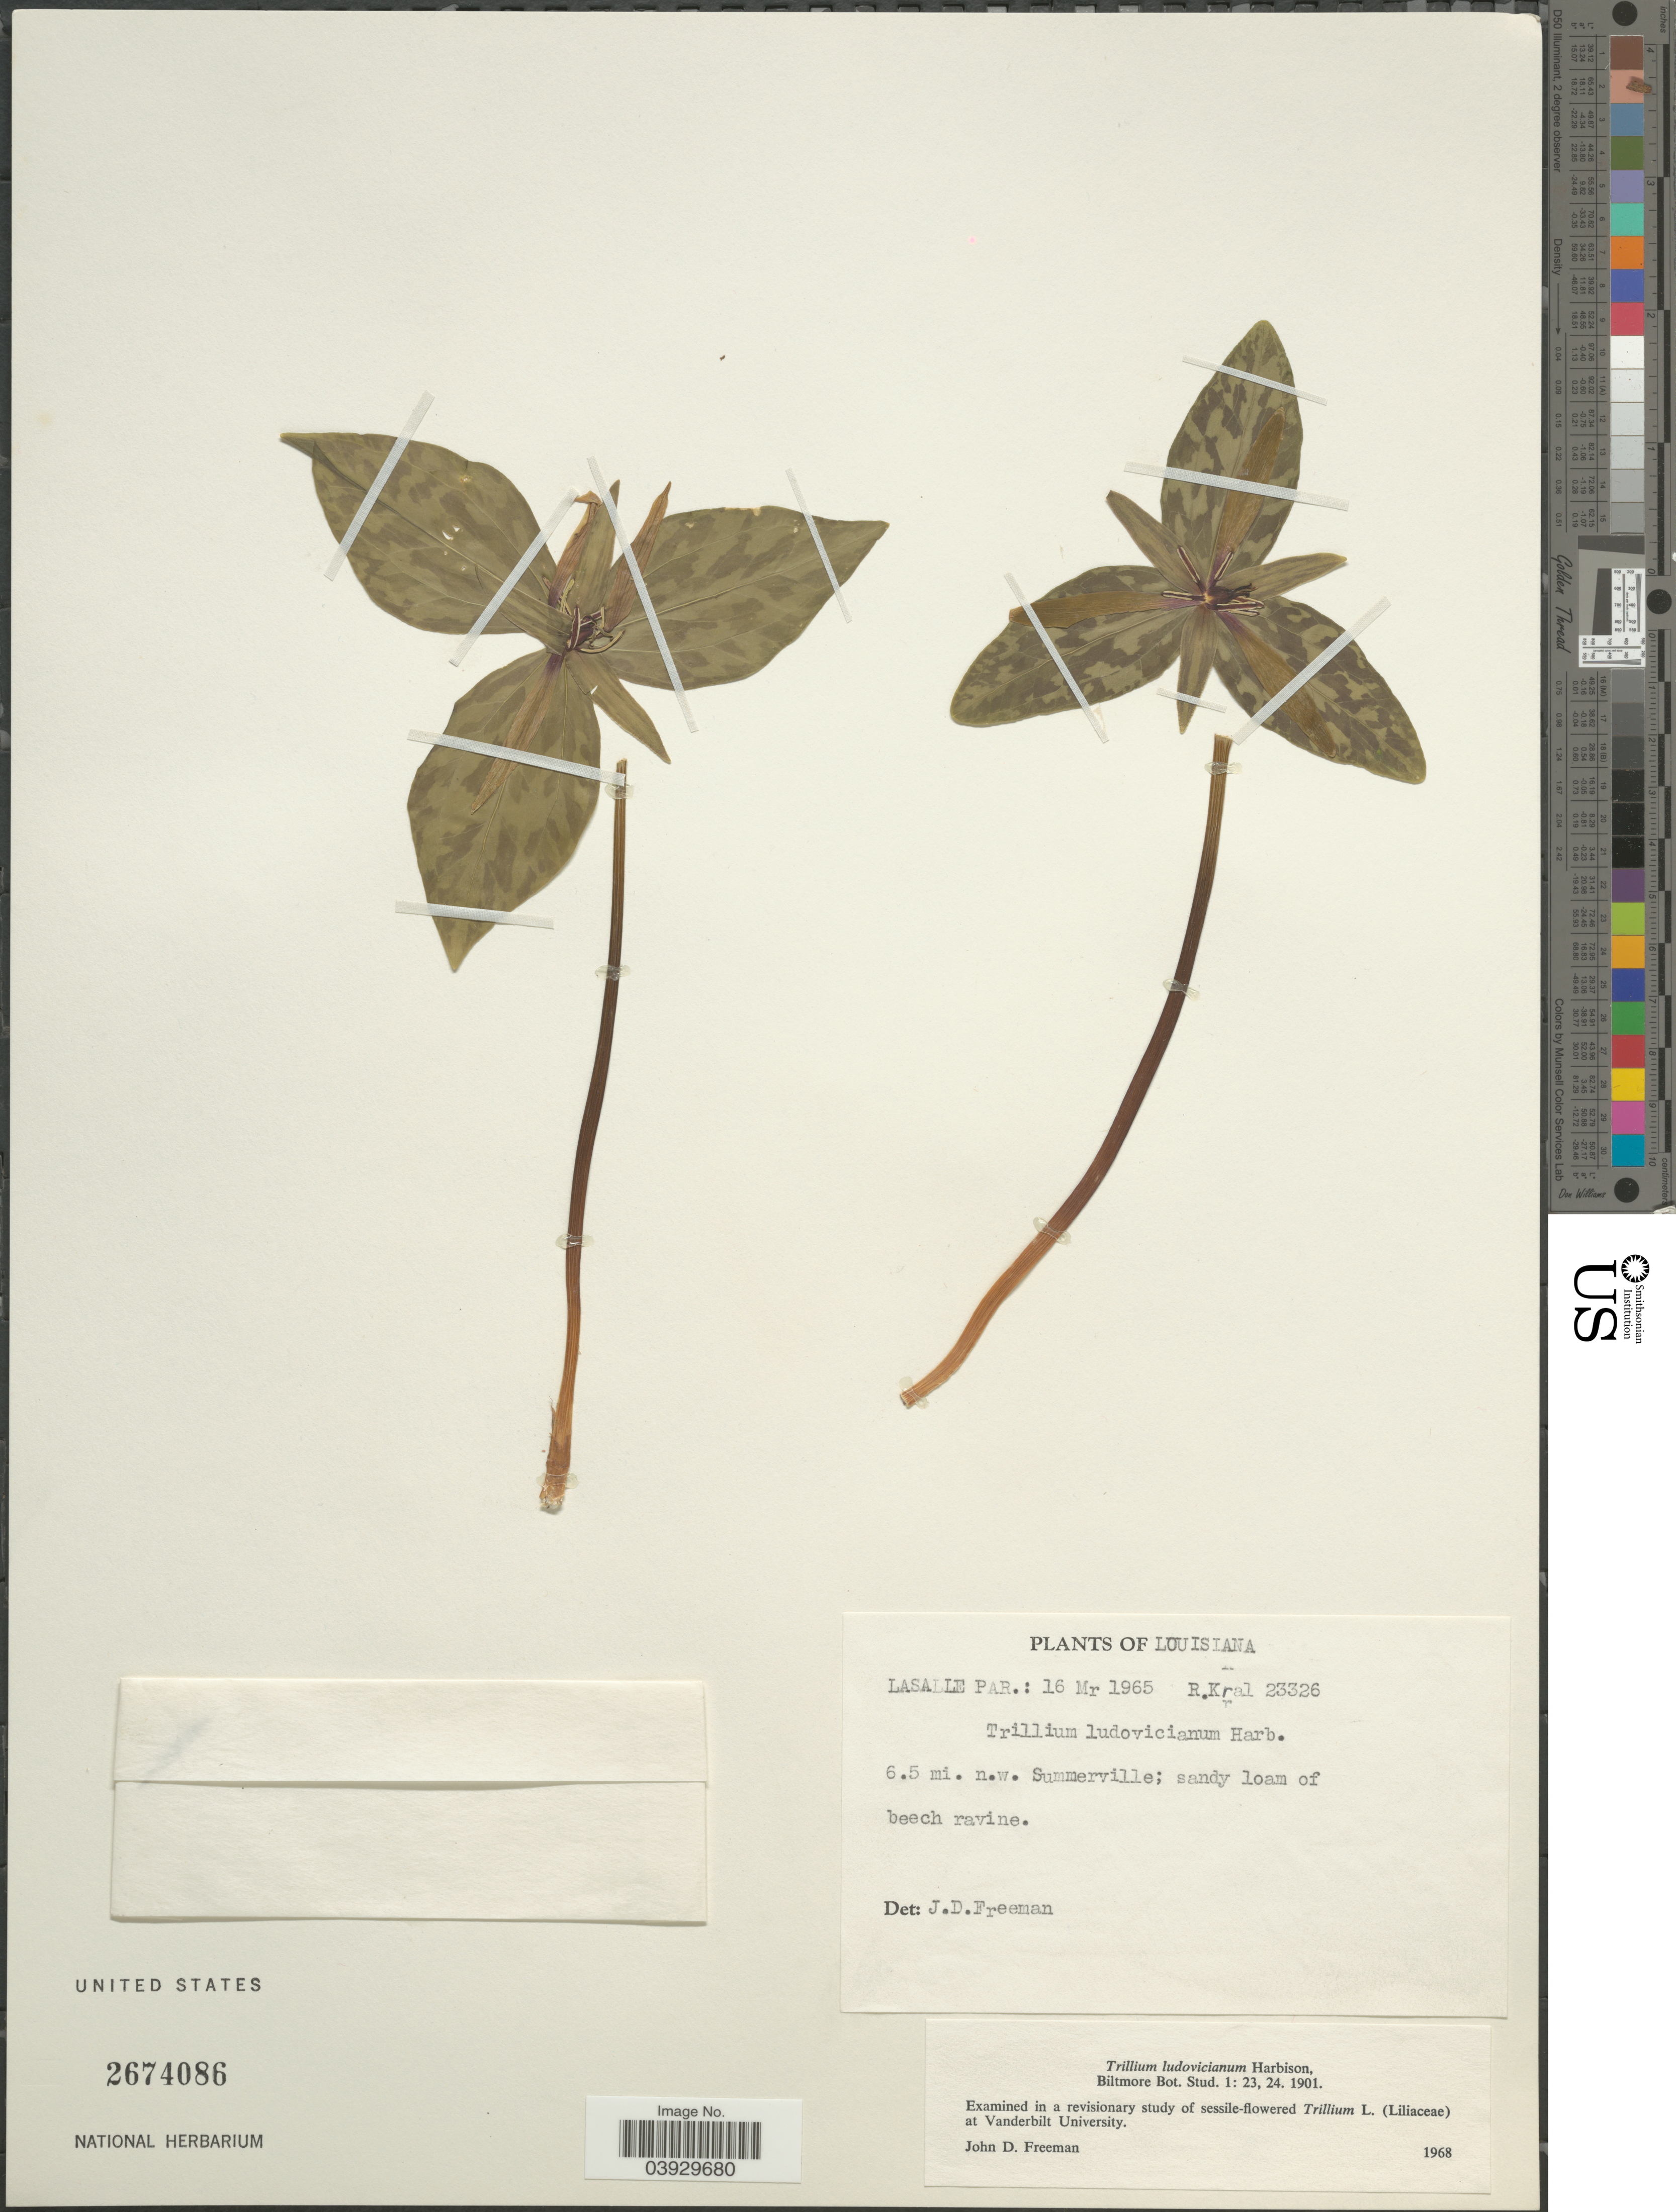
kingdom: Plantae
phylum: Tracheophyta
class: Liliopsida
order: Liliales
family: Melanthiaceae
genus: Trillium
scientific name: Trillium ludovicianum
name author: Harb.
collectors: R. Kral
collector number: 23326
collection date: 1965-03-16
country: United States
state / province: Louisiana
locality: Lasalle Par. 6.5 mi. n.w. of Summerville.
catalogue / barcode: US 2674086